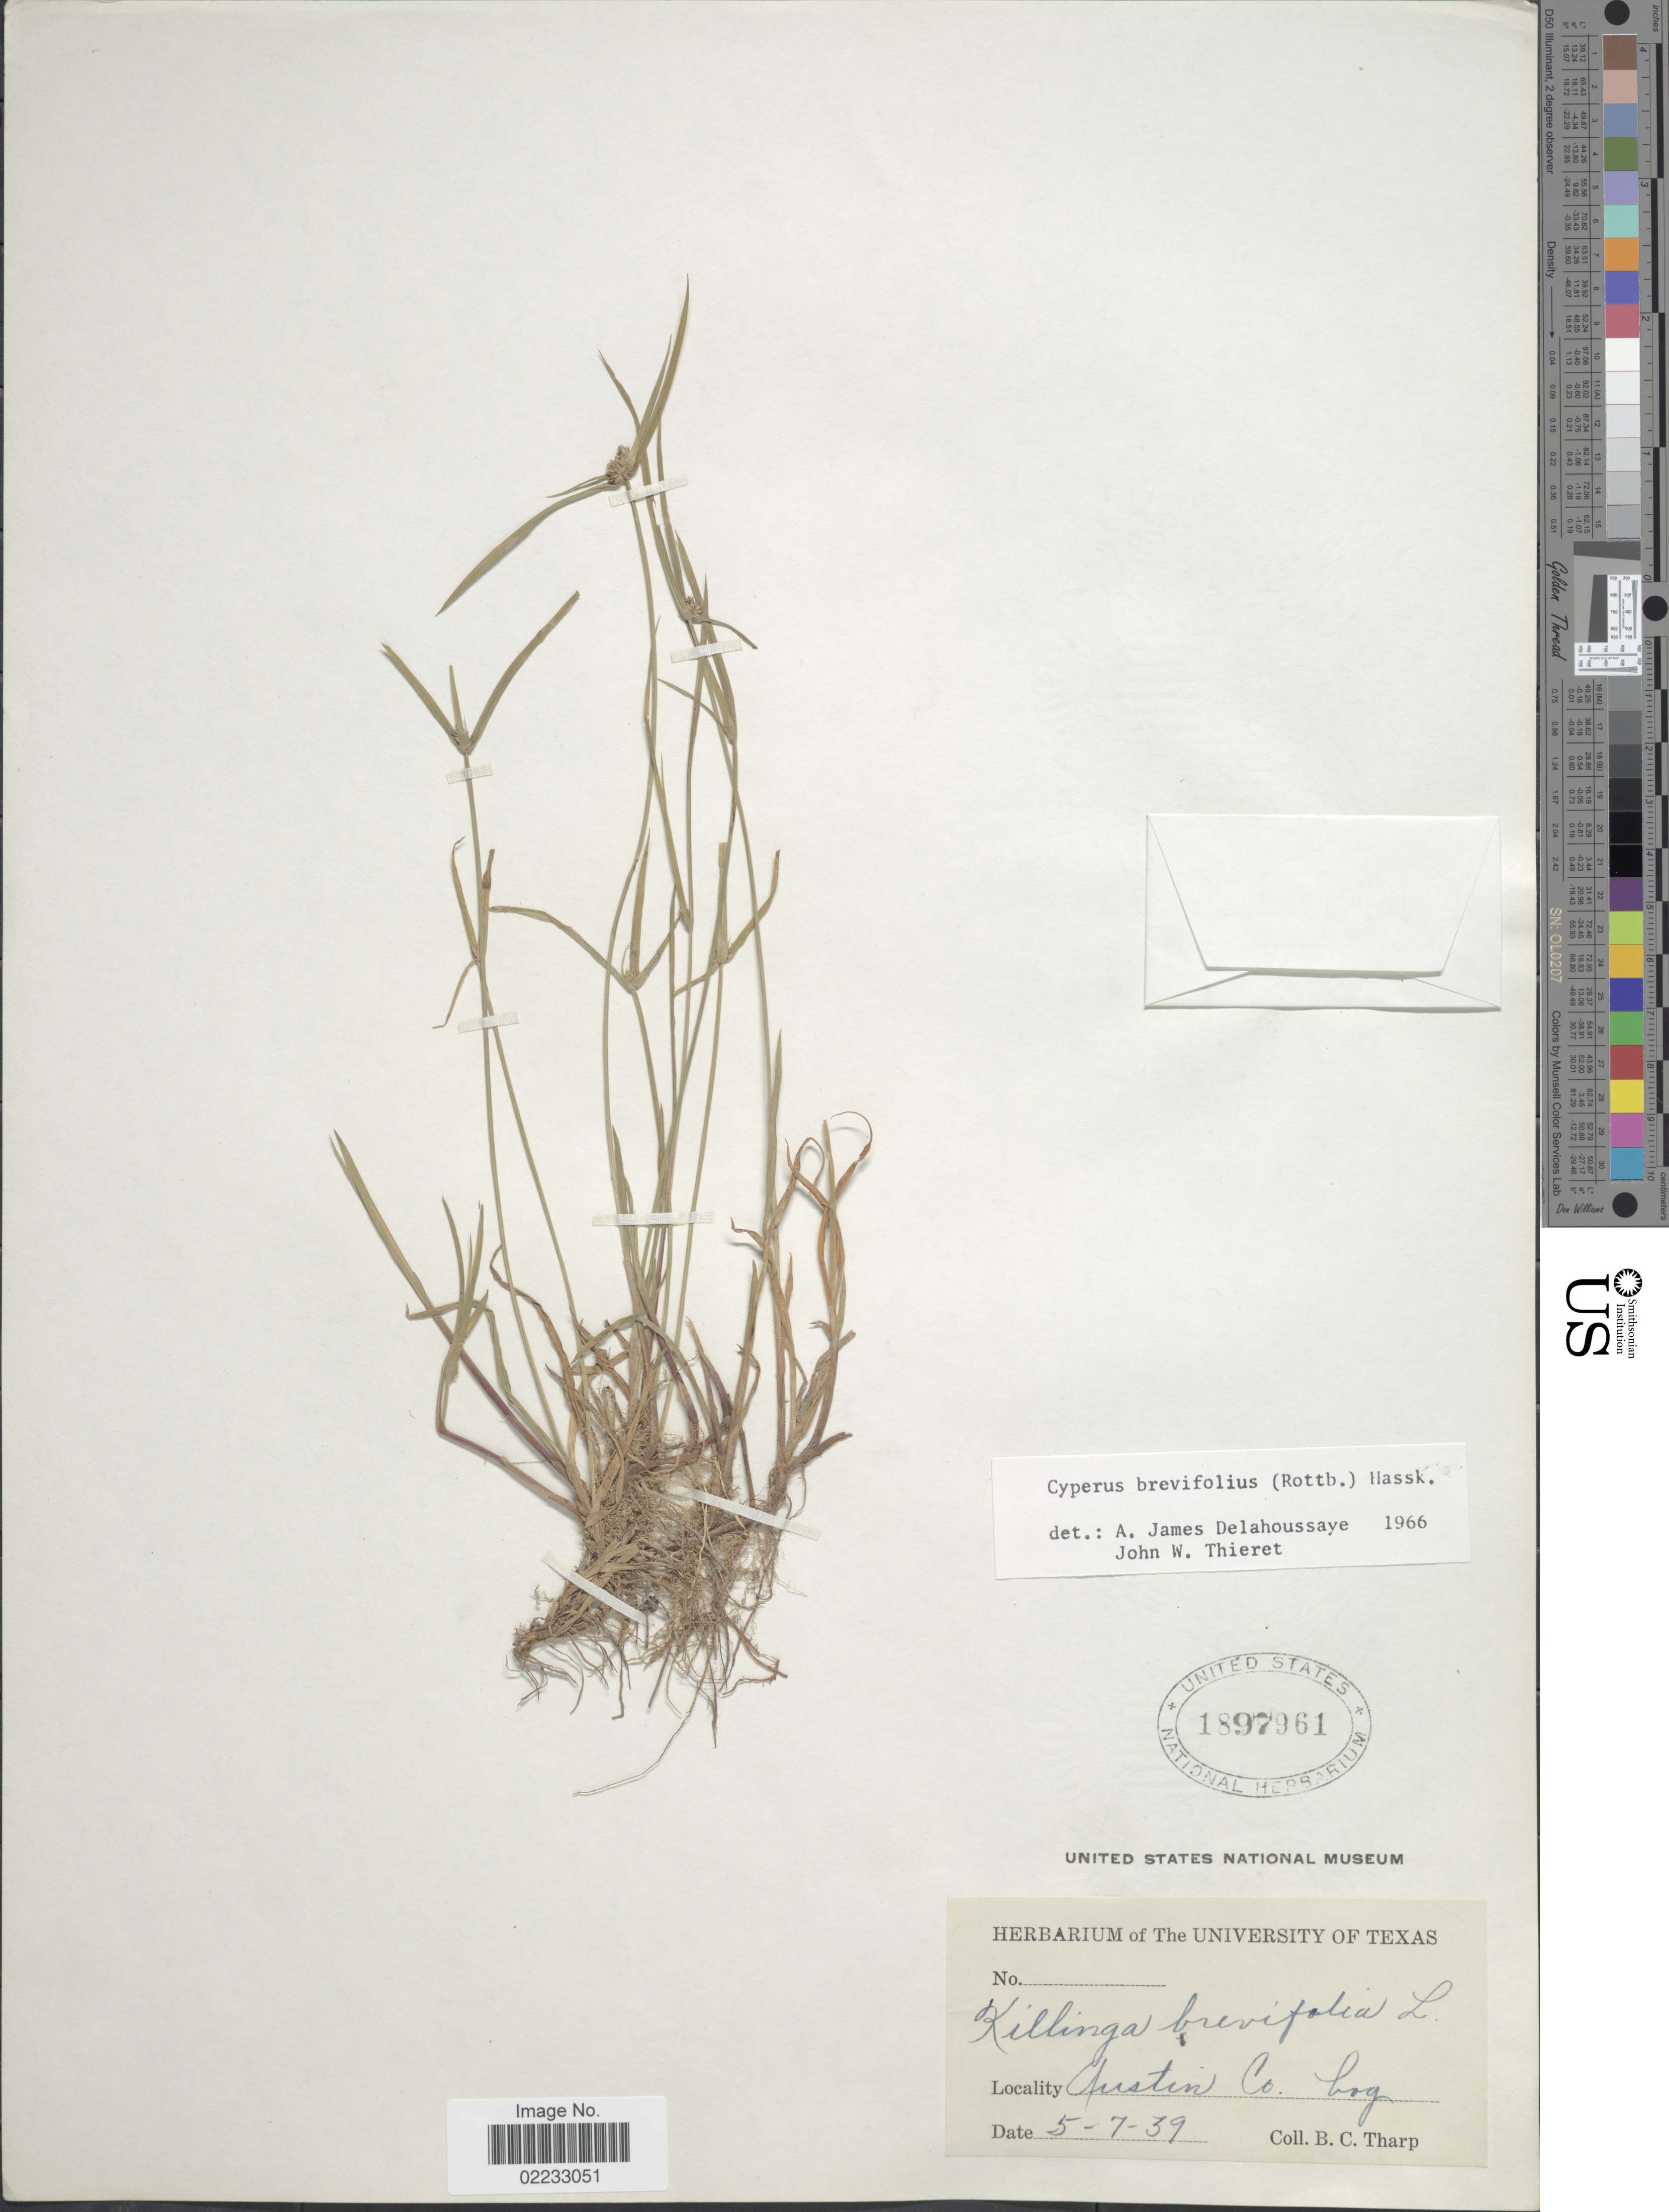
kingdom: Plantae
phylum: Tracheophyta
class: Liliopsida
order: Poales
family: Cyperaceae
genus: Cyperus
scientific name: Cyperus brevifolius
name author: (Rottb.) Hassk.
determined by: Strong, M. T., (US), Smithsonian Institution - National Museum of Natural History (UNITED STATES)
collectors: B. C. Tharp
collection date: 1939-05-07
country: United States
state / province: Texas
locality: Austin Co. bog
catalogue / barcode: US 1897961